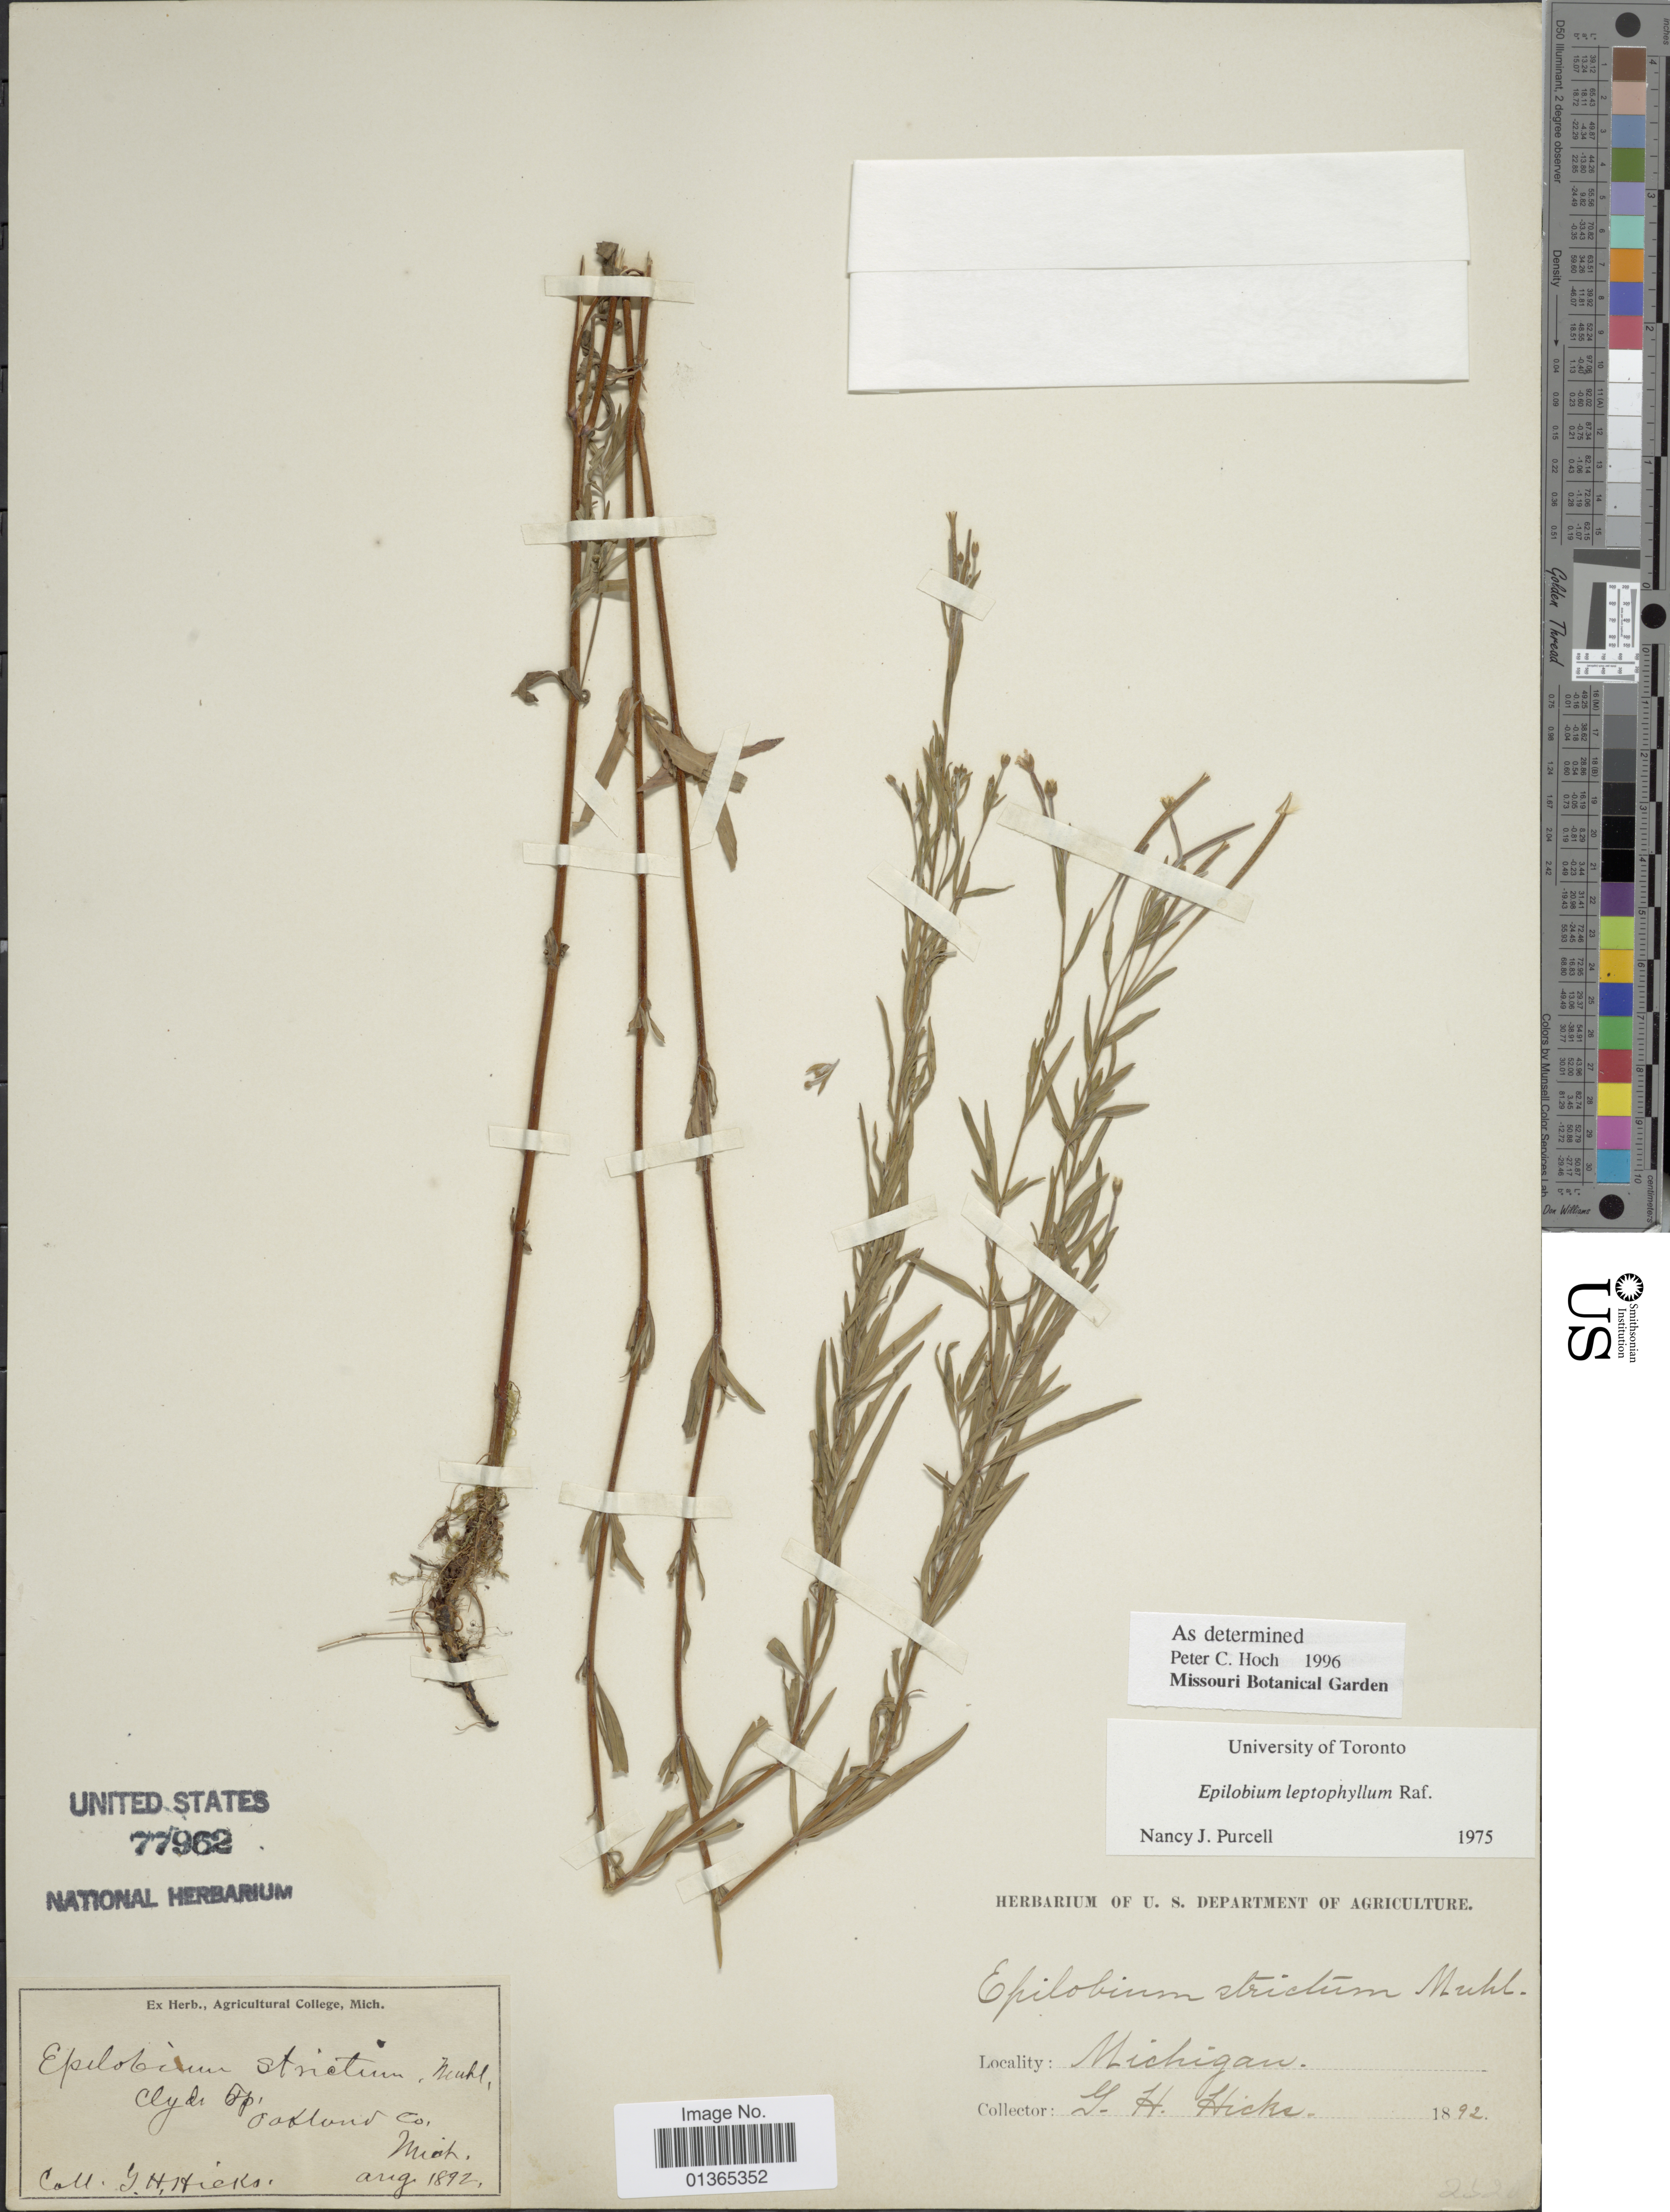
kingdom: Plantae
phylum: Tracheophyta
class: Magnoliopsida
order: Myrtales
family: Onagraceae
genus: Epilobium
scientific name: Epilobium leptophyllum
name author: Raf.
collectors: G. Hicks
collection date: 1892-08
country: United States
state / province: Michigan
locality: Clyde Tp, Oakland Co.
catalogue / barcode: US 77962